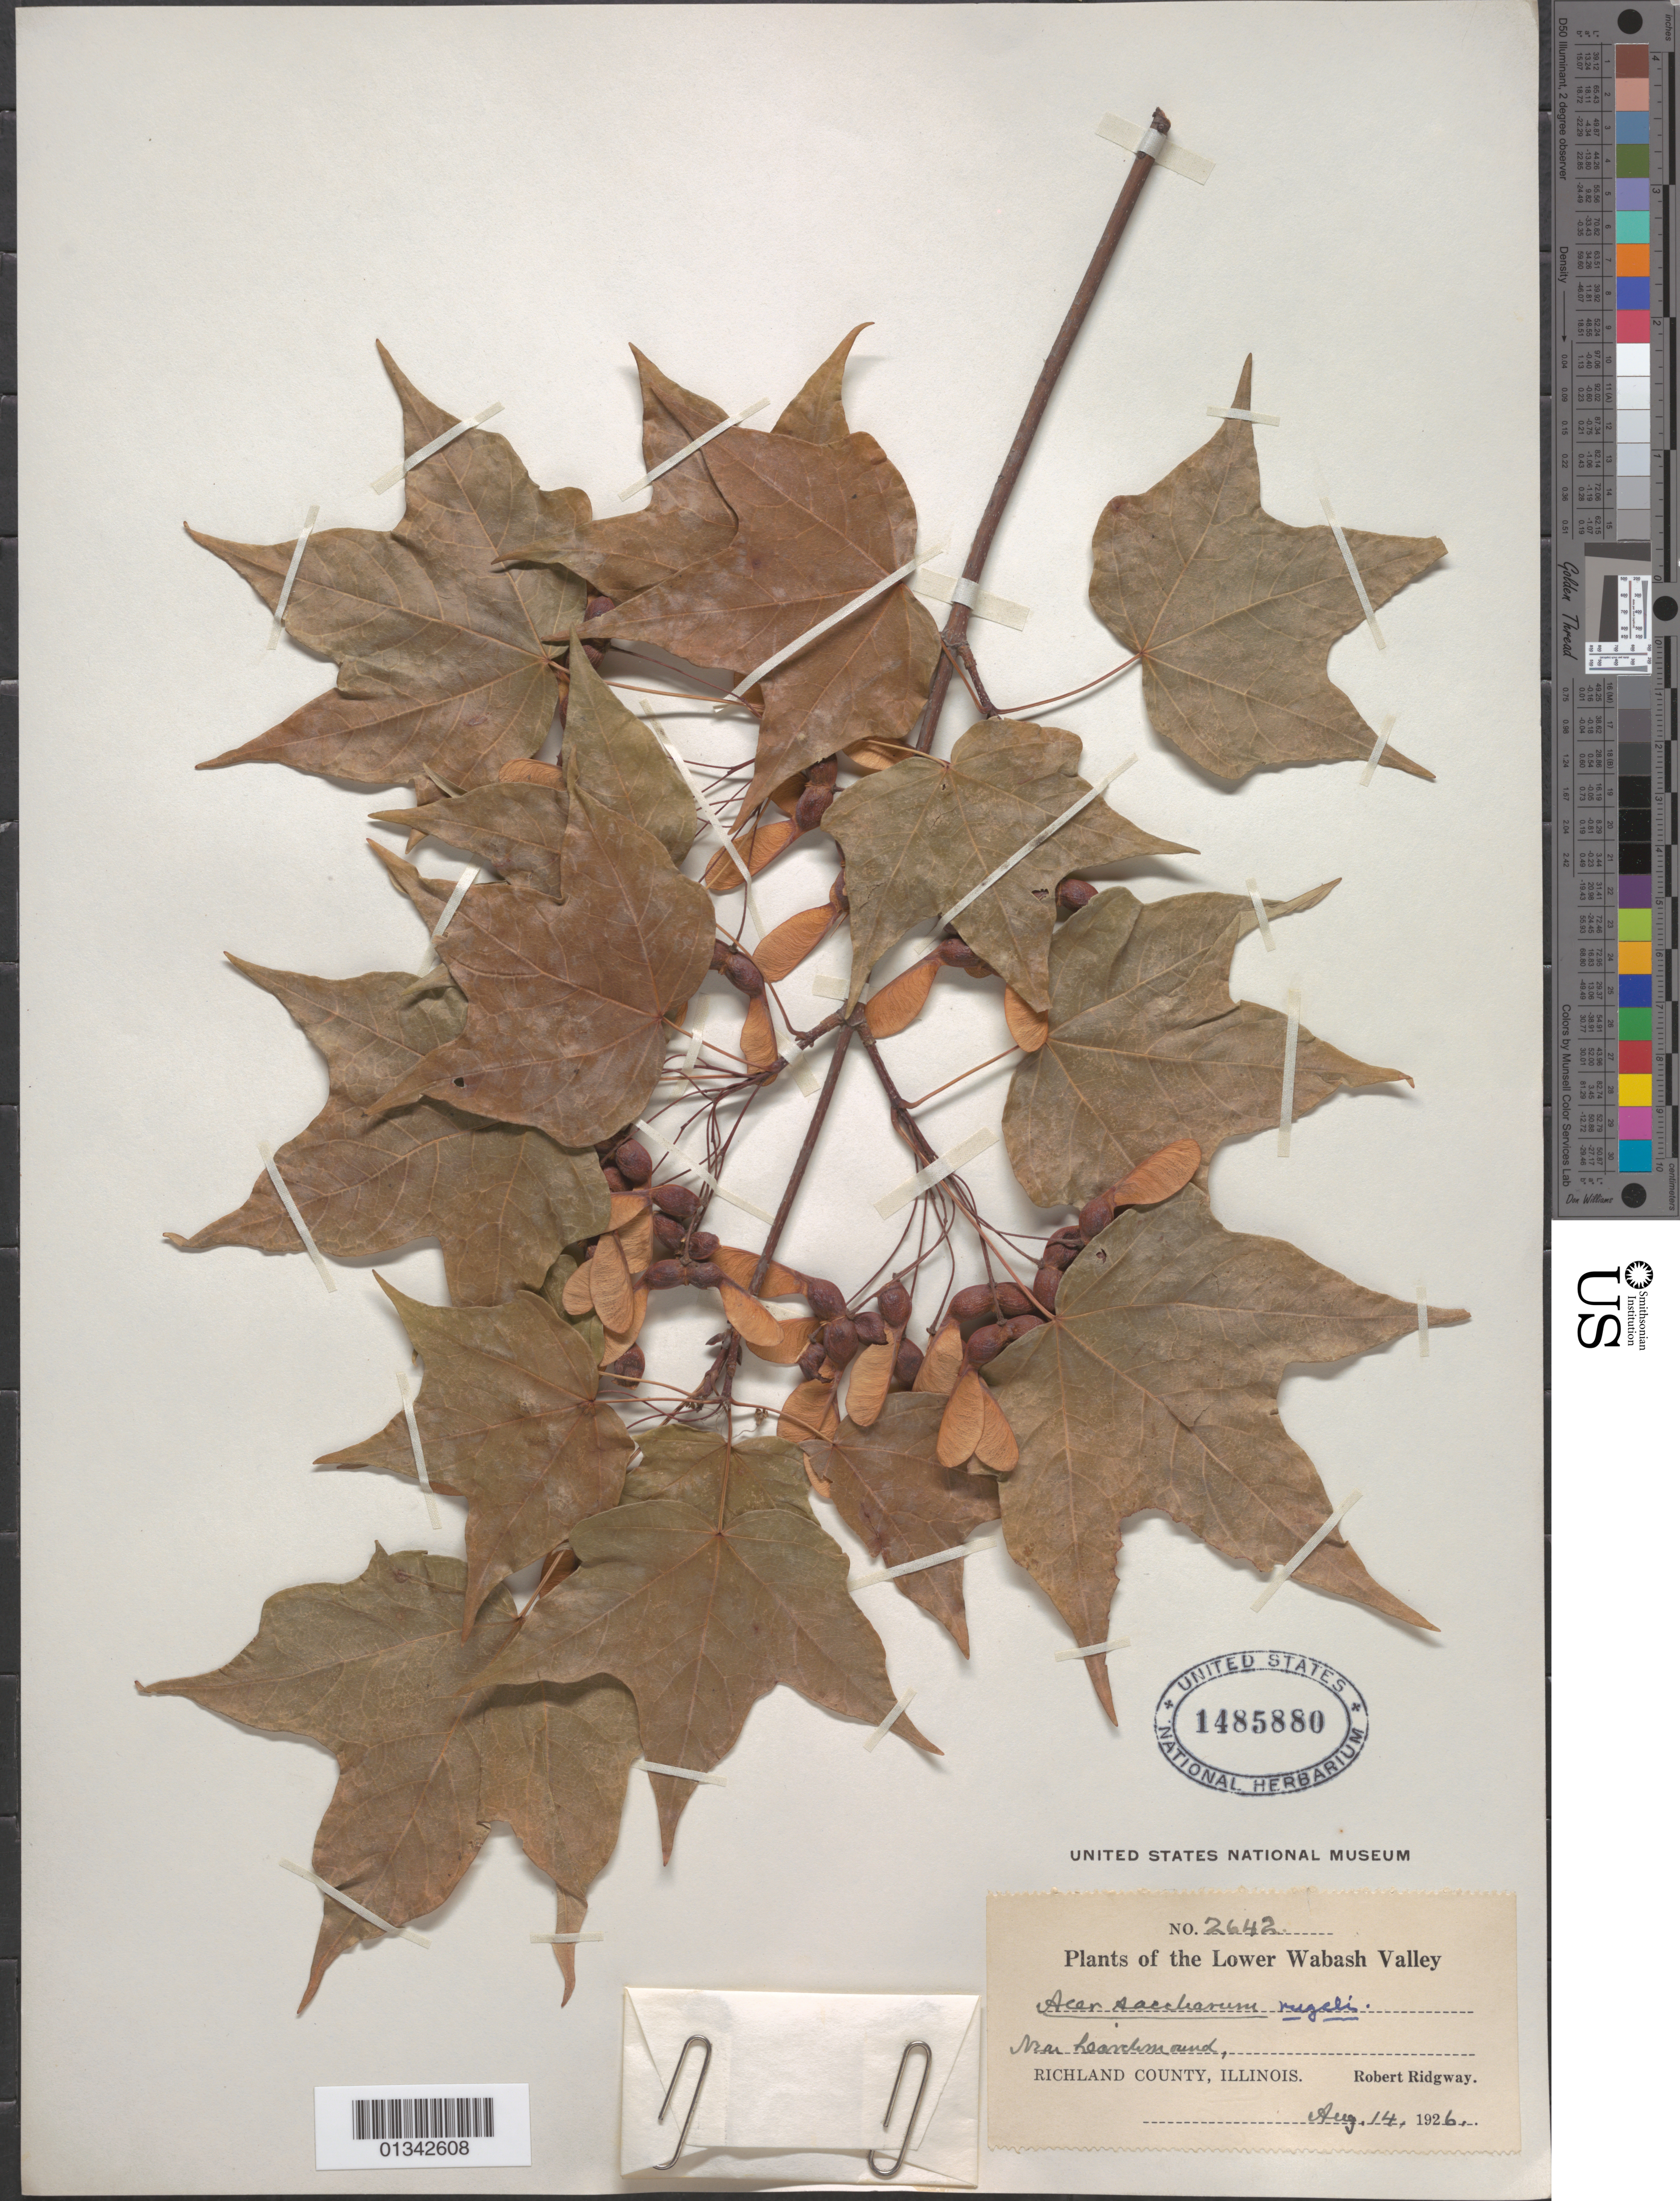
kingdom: Plantae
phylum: Tracheophyta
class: Magnoliopsida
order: Sapindales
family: Sapindaceae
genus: Acer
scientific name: Acer saccharum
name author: Marshall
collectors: R. Ridgway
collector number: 2642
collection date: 1926-08-14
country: United States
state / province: Illinois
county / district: Richland County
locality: Lower Wabash Valley, near Larchmound, Richland County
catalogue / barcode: US 1485880